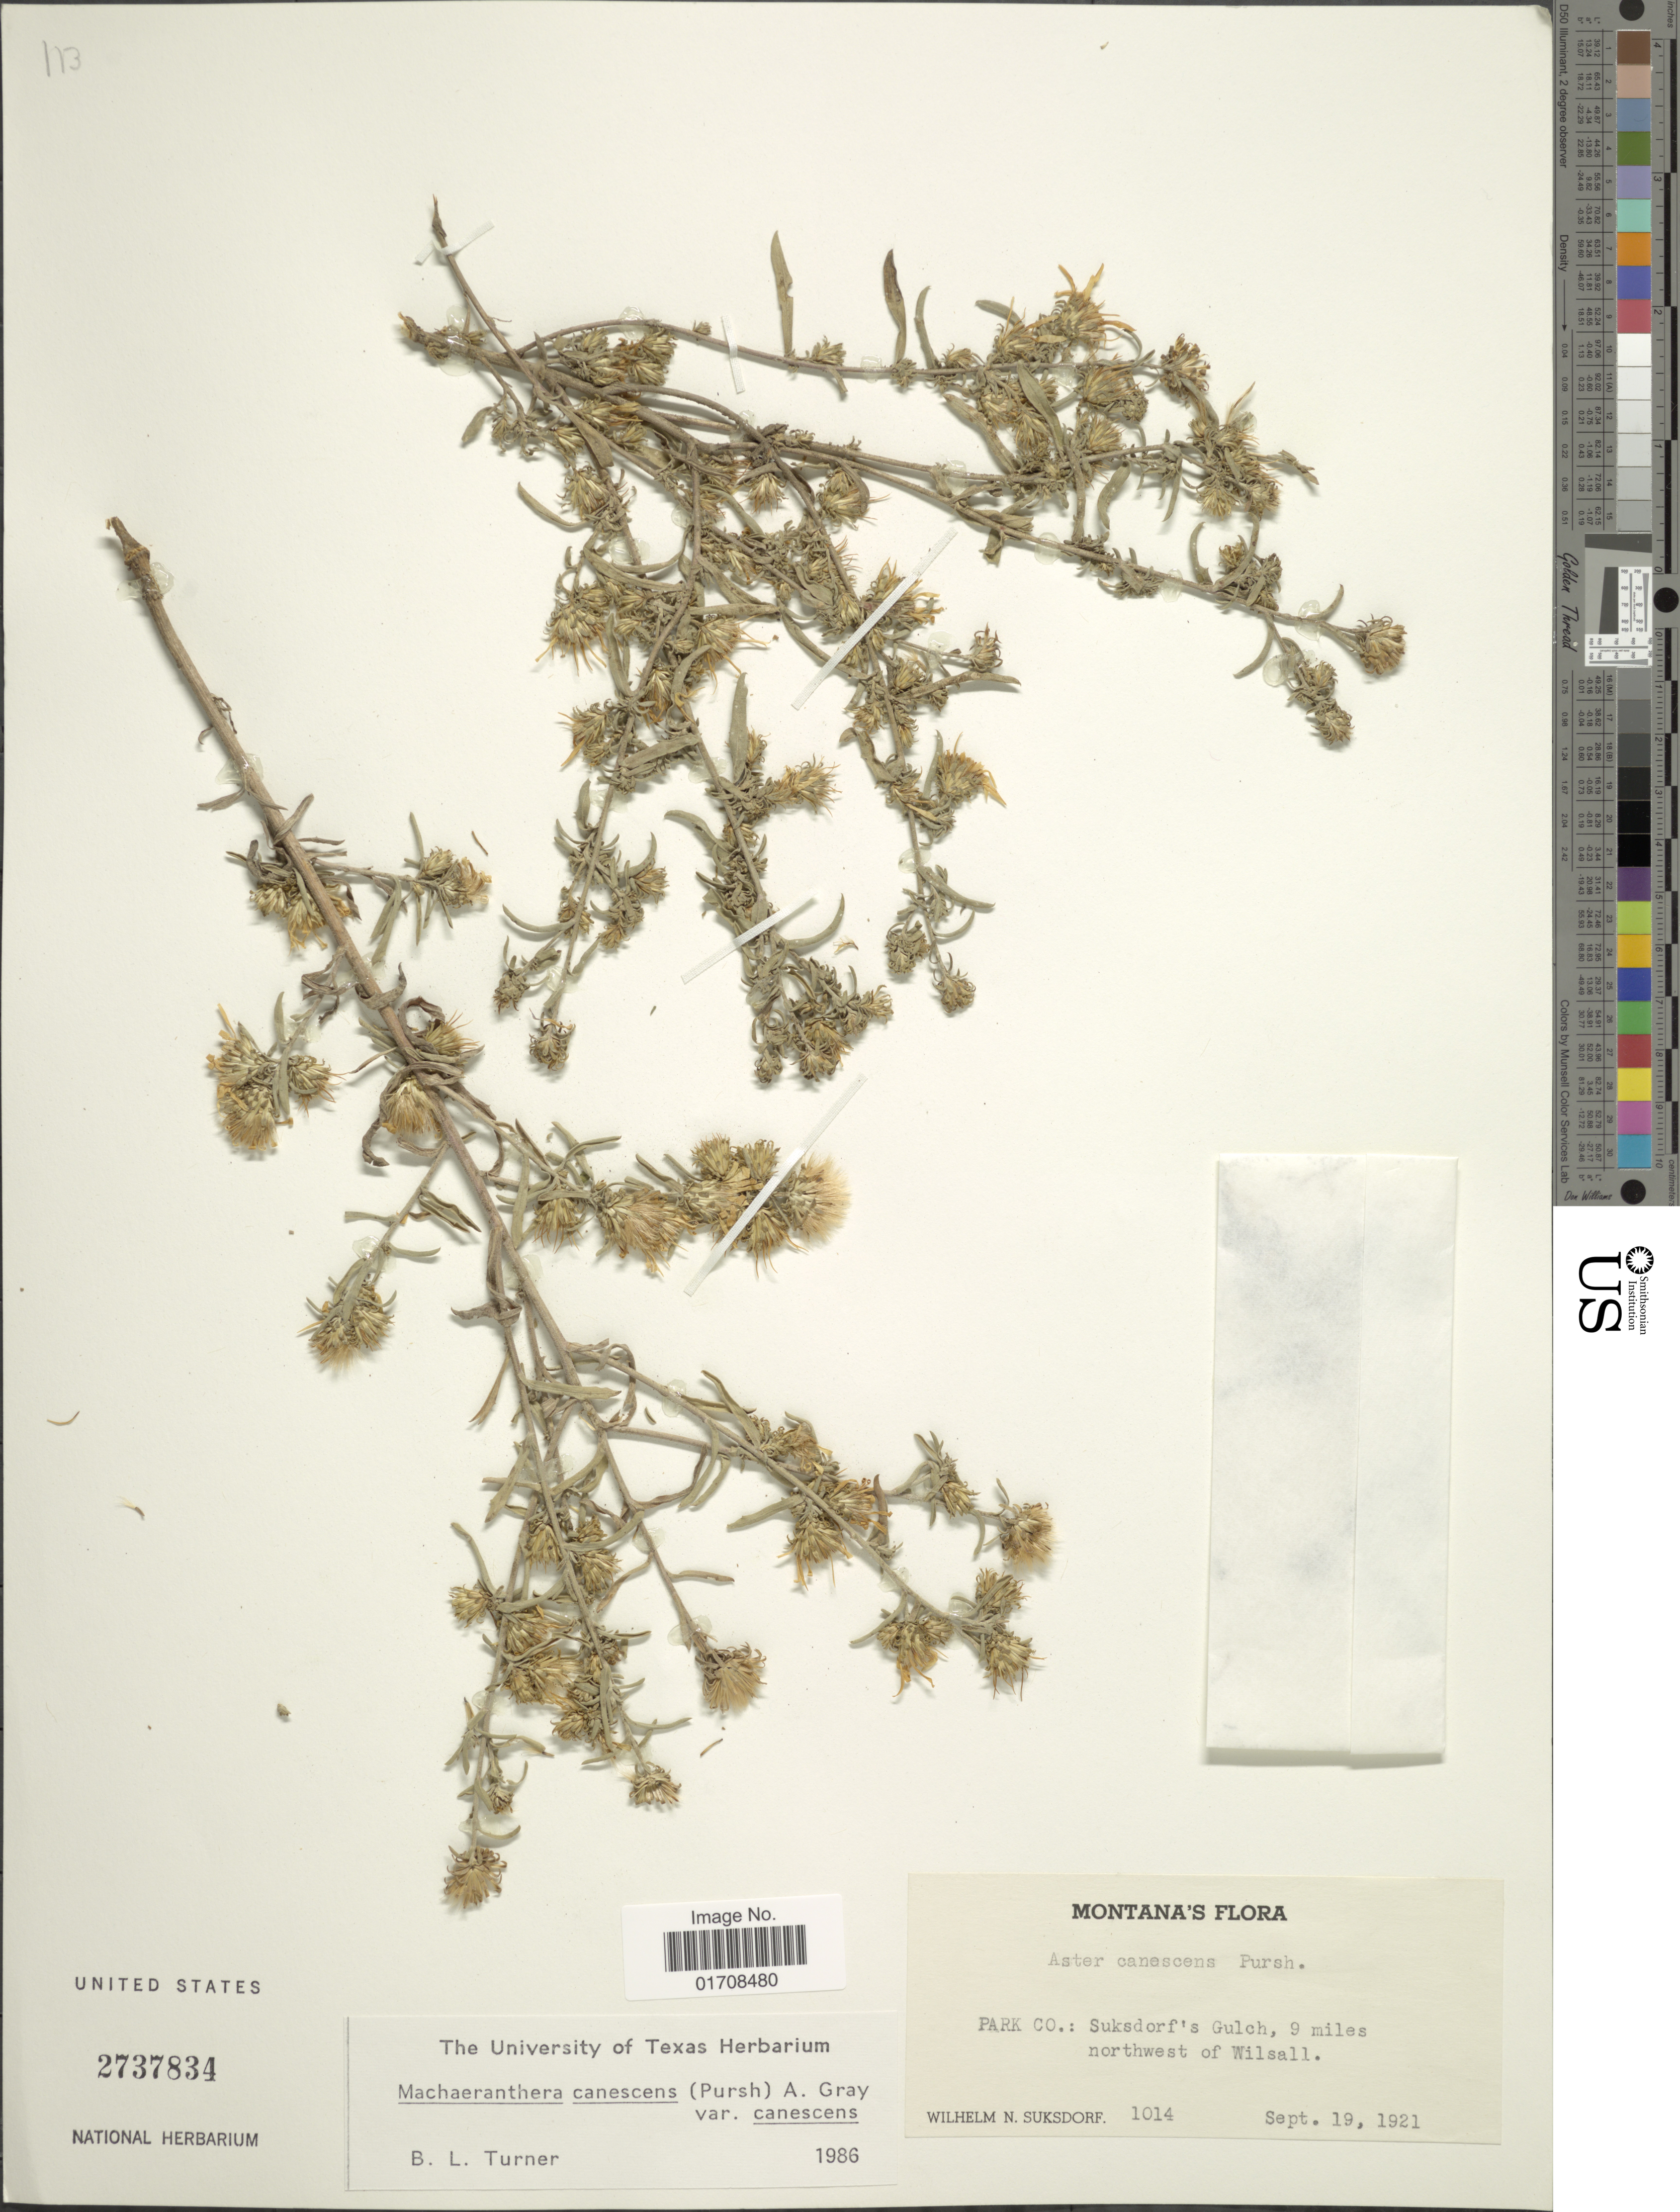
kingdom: Plantae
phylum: Tracheophyta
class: Magnoliopsida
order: Asterales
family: Asteraceae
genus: Machaeranthera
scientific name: Machaeranthera canescens var. canescens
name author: (Pursh) A. Gray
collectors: W. N. Suksdorf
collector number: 1014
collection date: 1921-09-19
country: United States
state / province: Montana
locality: Park Co., Suksdorf's Gulch, 9 miles northwest of Wilsall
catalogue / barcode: US 2737834